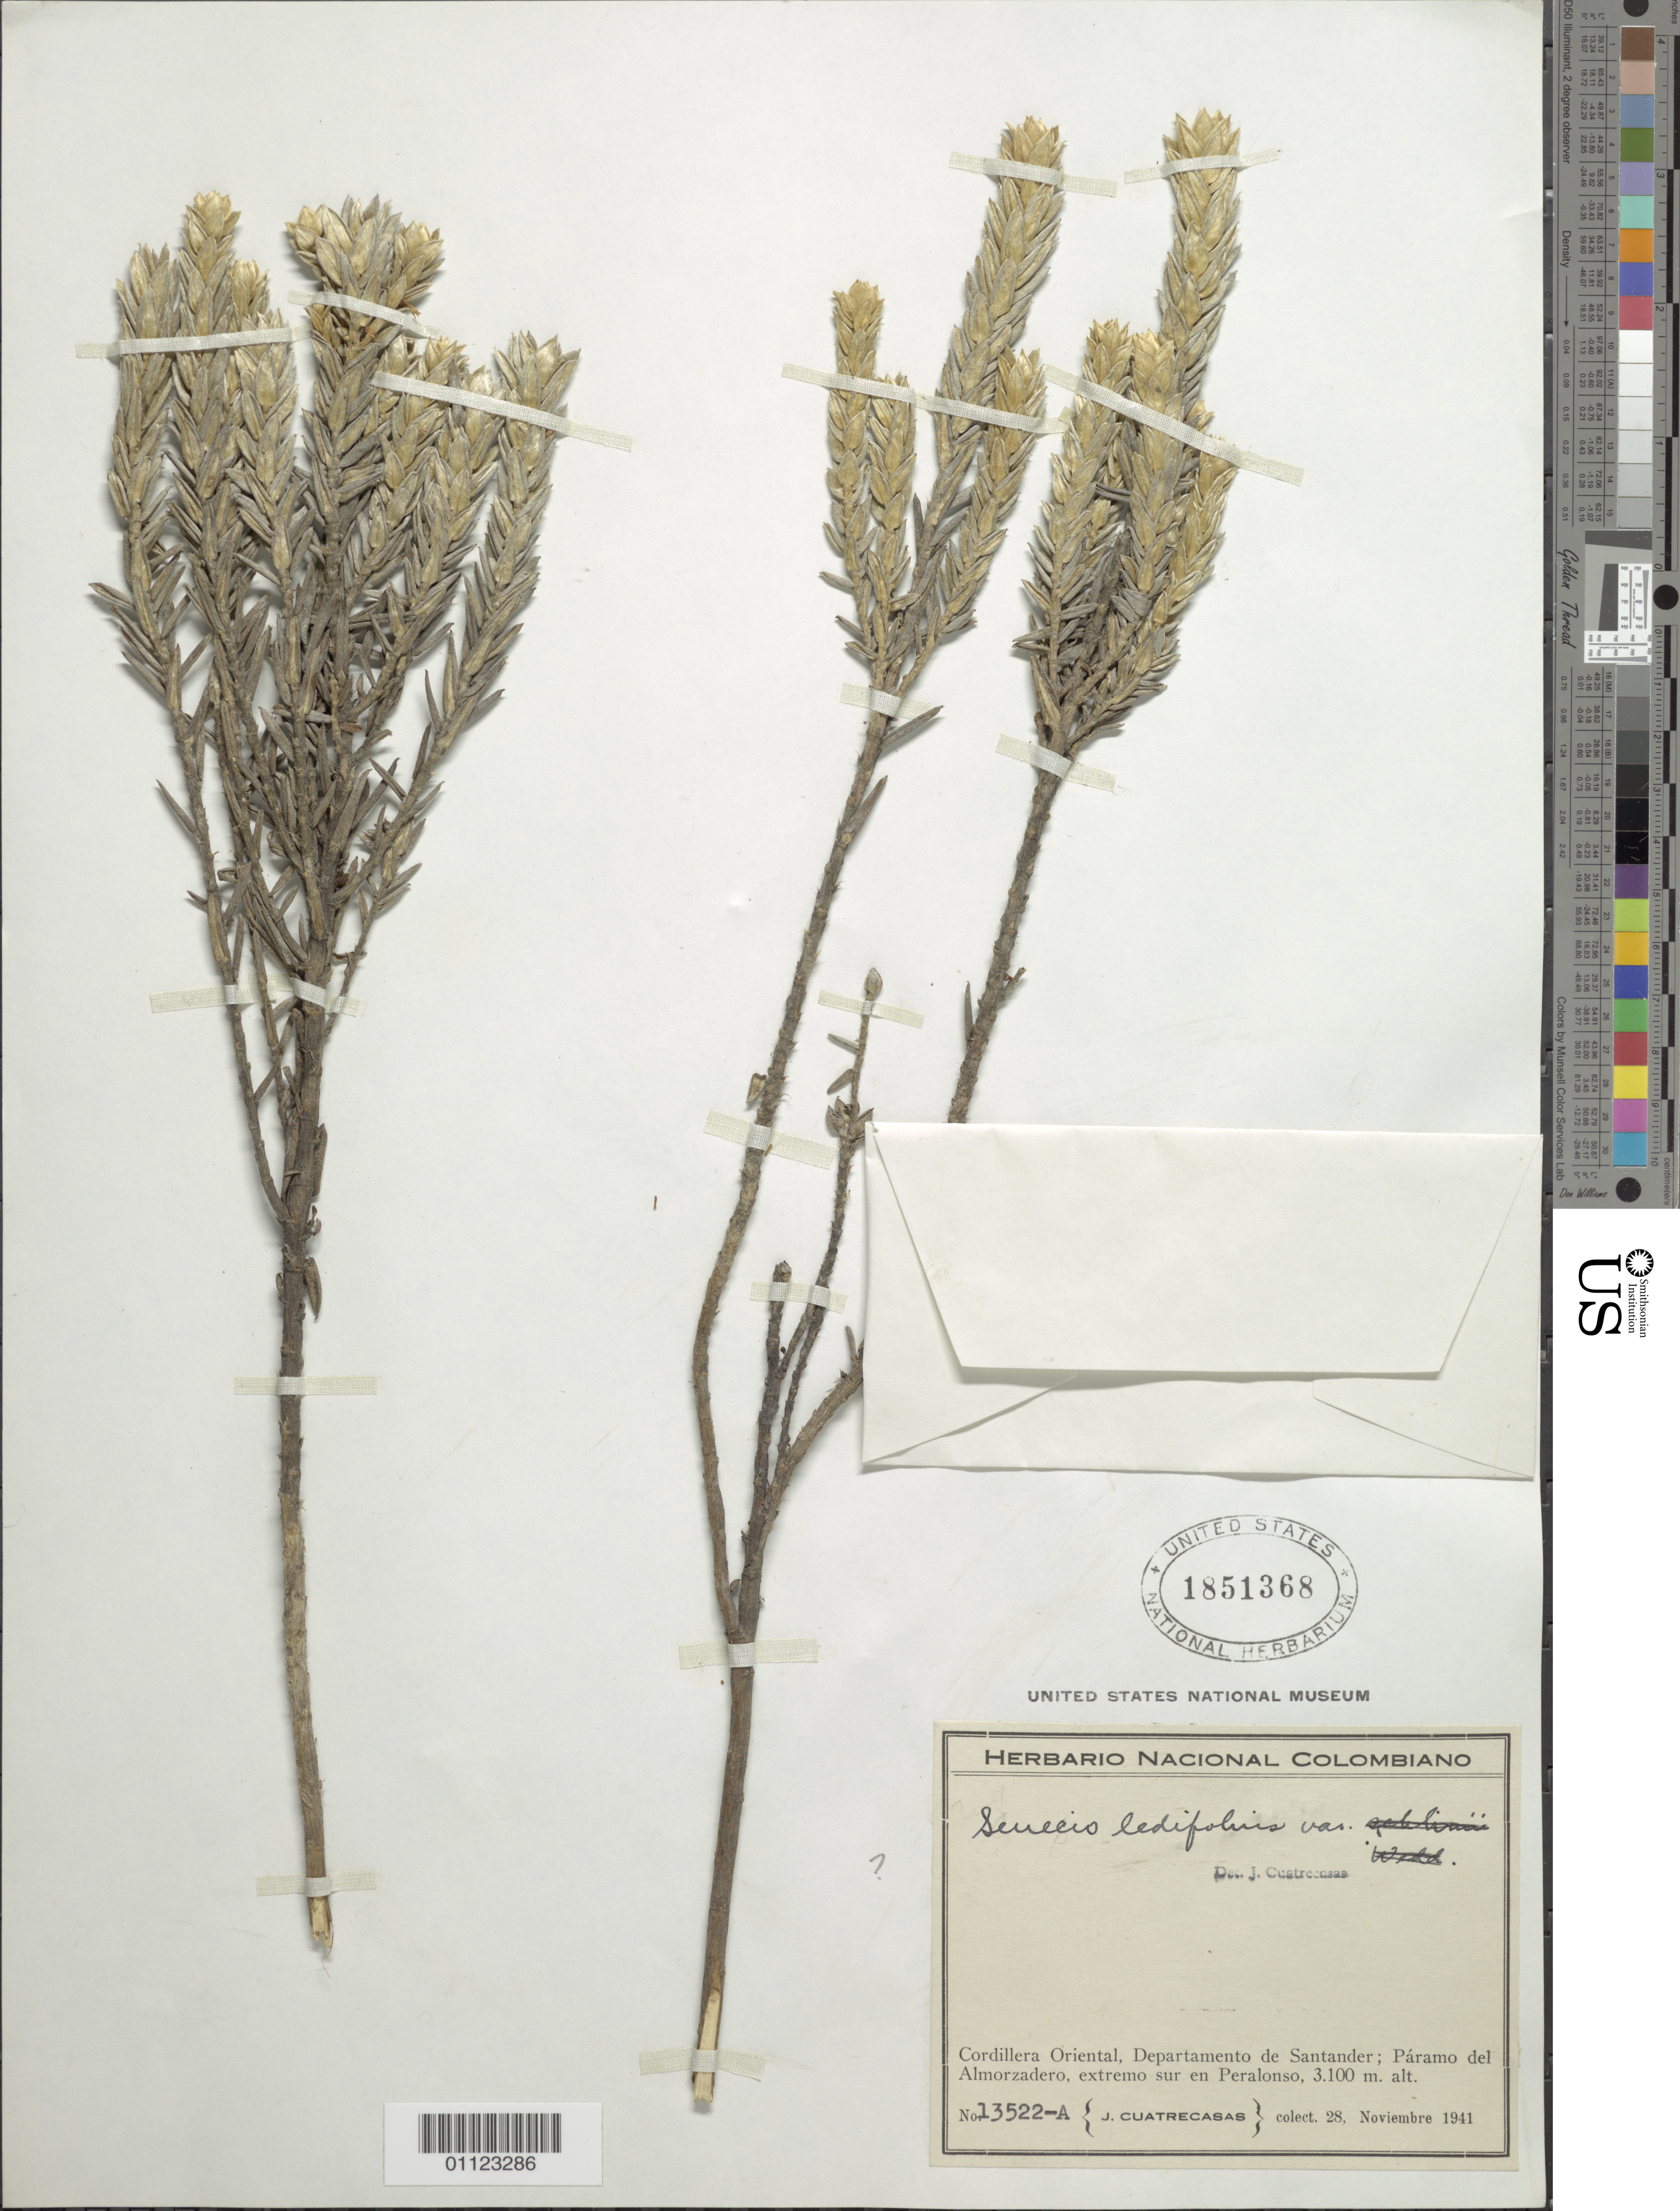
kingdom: Plantae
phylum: Tracheophyta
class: Magnoliopsida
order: Asterales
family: Asteraceae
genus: Pentacalia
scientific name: Pentacalia ledifolia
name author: (Kunth) Cuatrec.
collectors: J. Cuatrecasas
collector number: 13522A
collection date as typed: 28-Nov-41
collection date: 1941-11-28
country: Colombia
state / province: Santander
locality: Cordillera Oriental, Páramo del Almorzadero, extremo sur en Peralonso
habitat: Páramo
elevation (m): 3100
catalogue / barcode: US 1851368